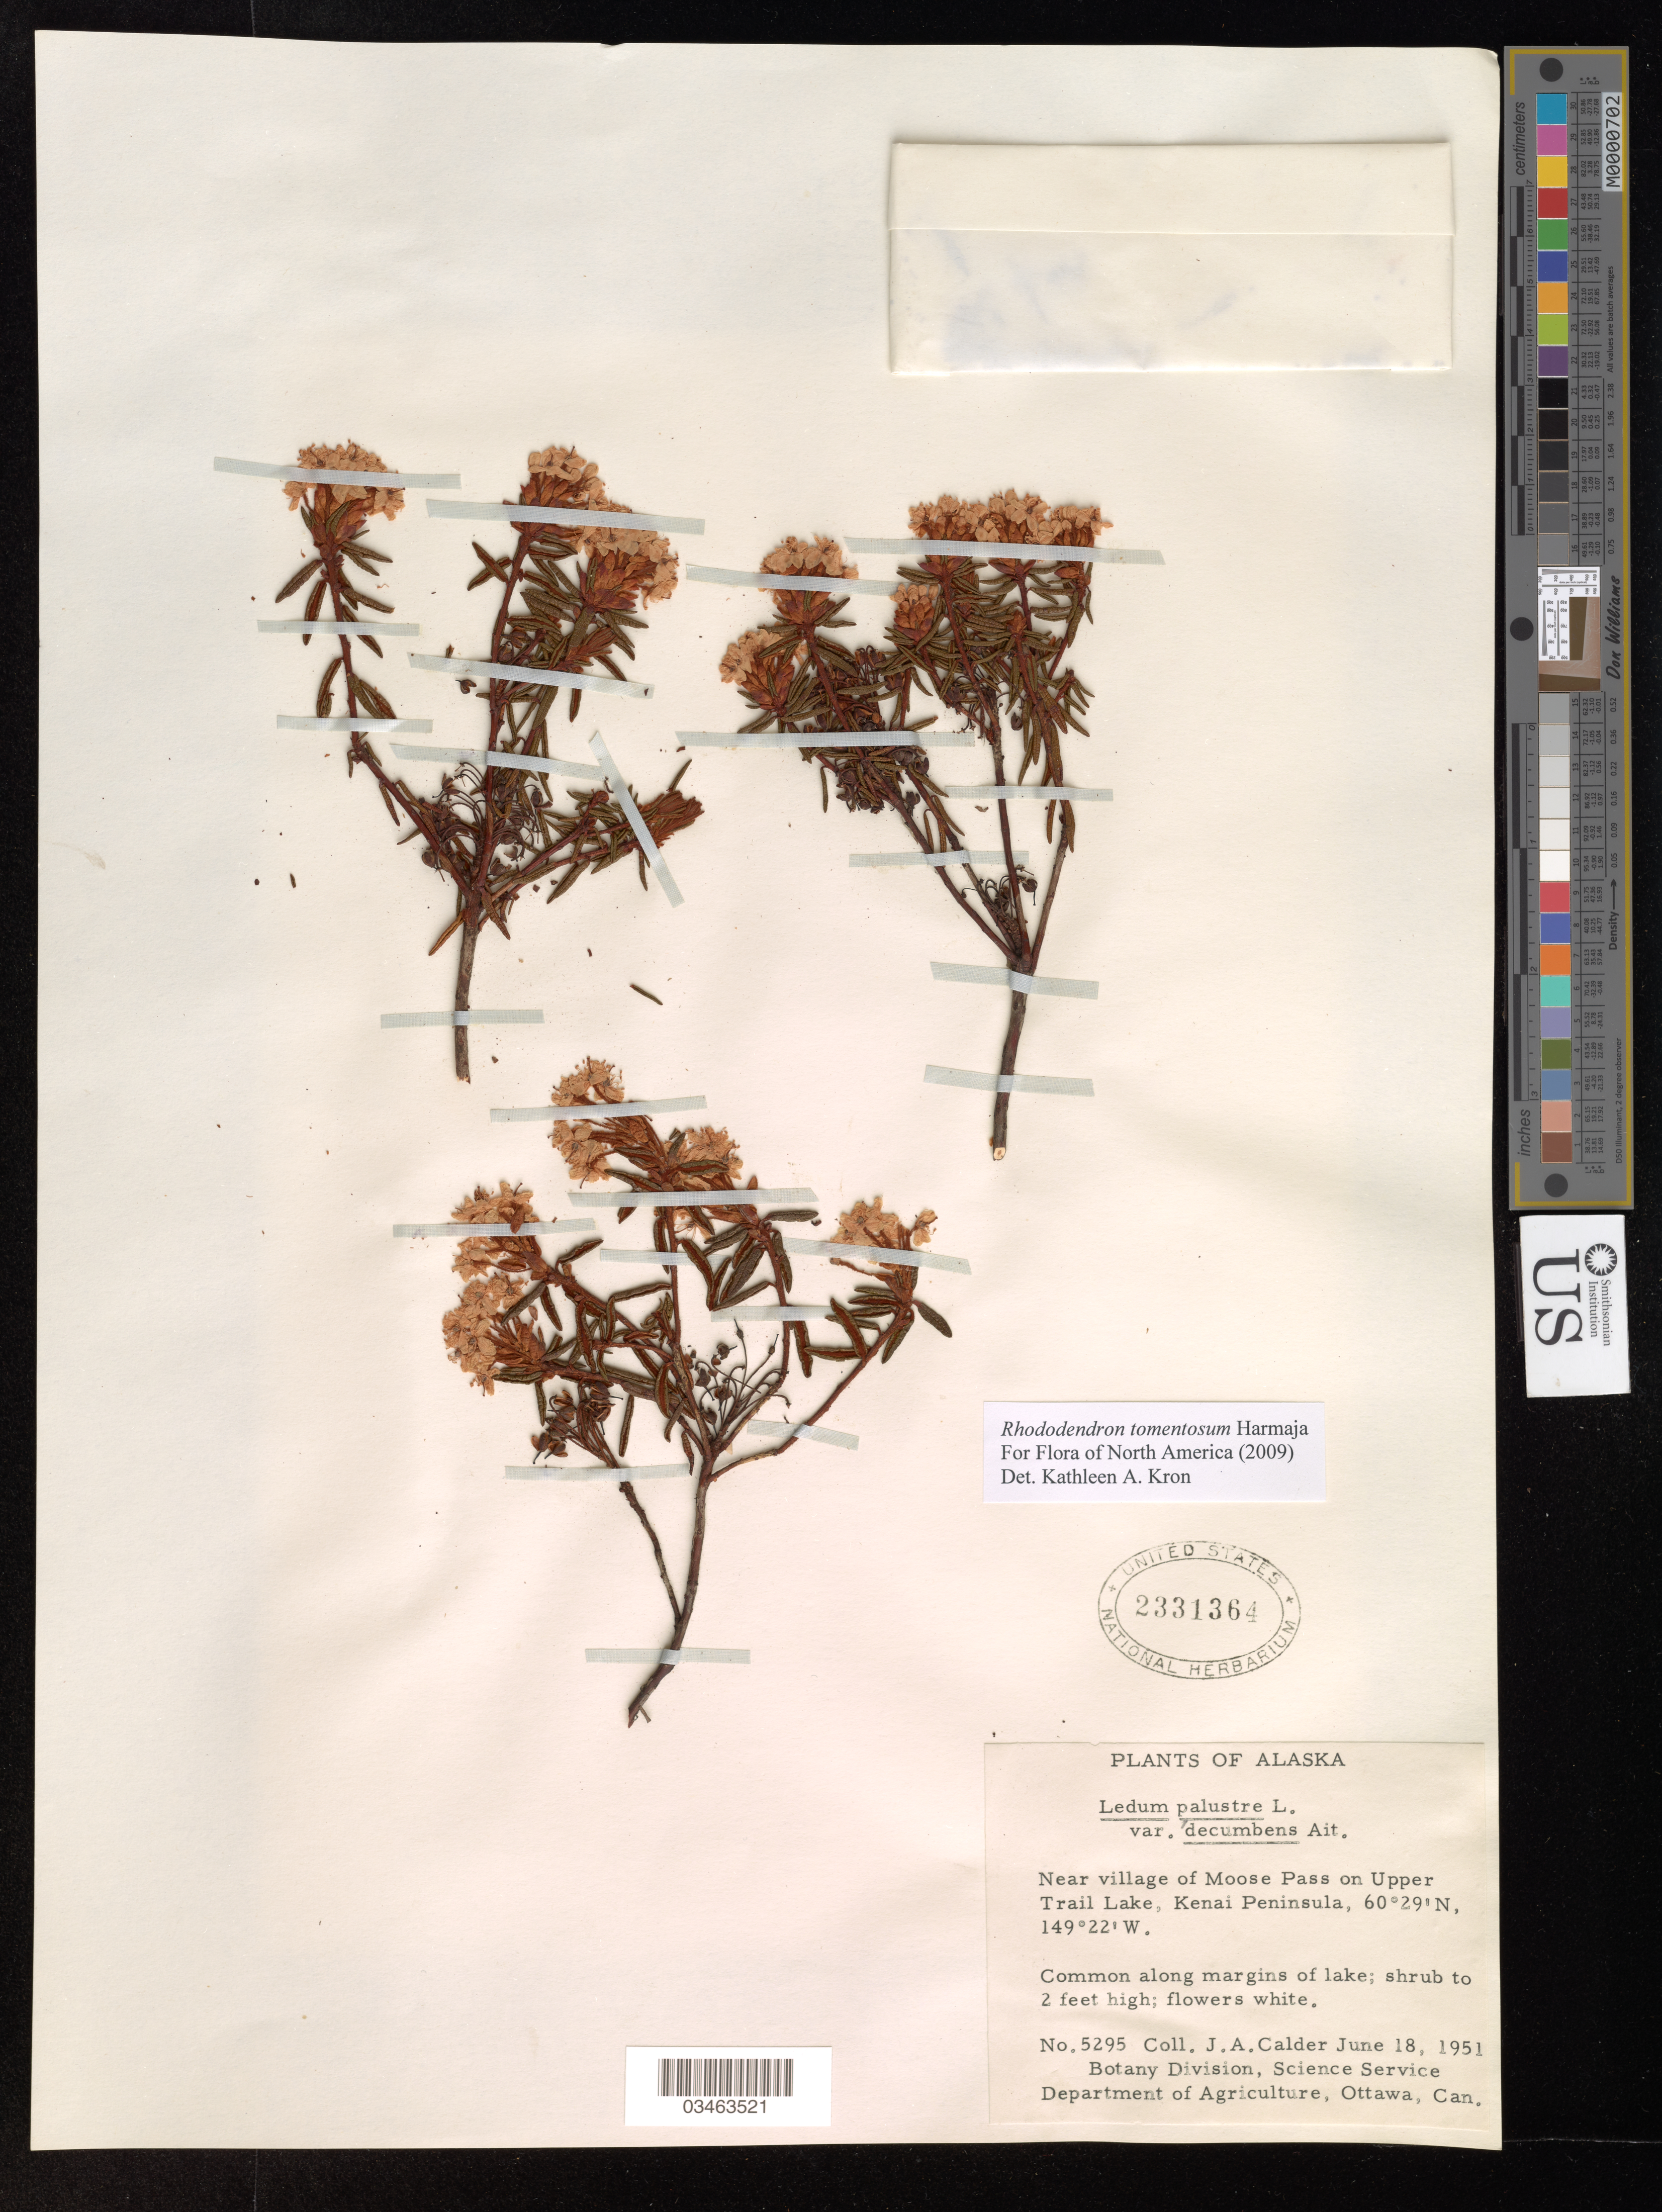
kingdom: Plantae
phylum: Tracheophyta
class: Magnoliopsida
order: Ericales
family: Ericaceae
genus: Rhododendron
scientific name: Rhododendron tomentosum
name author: Harmaja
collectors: J. A. Calder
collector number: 5295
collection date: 1951-06-18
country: United States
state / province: Alaska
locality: Near village of Moose Pass on Upper Trail Lake, Kenai Peninsula.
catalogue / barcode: US 2331364